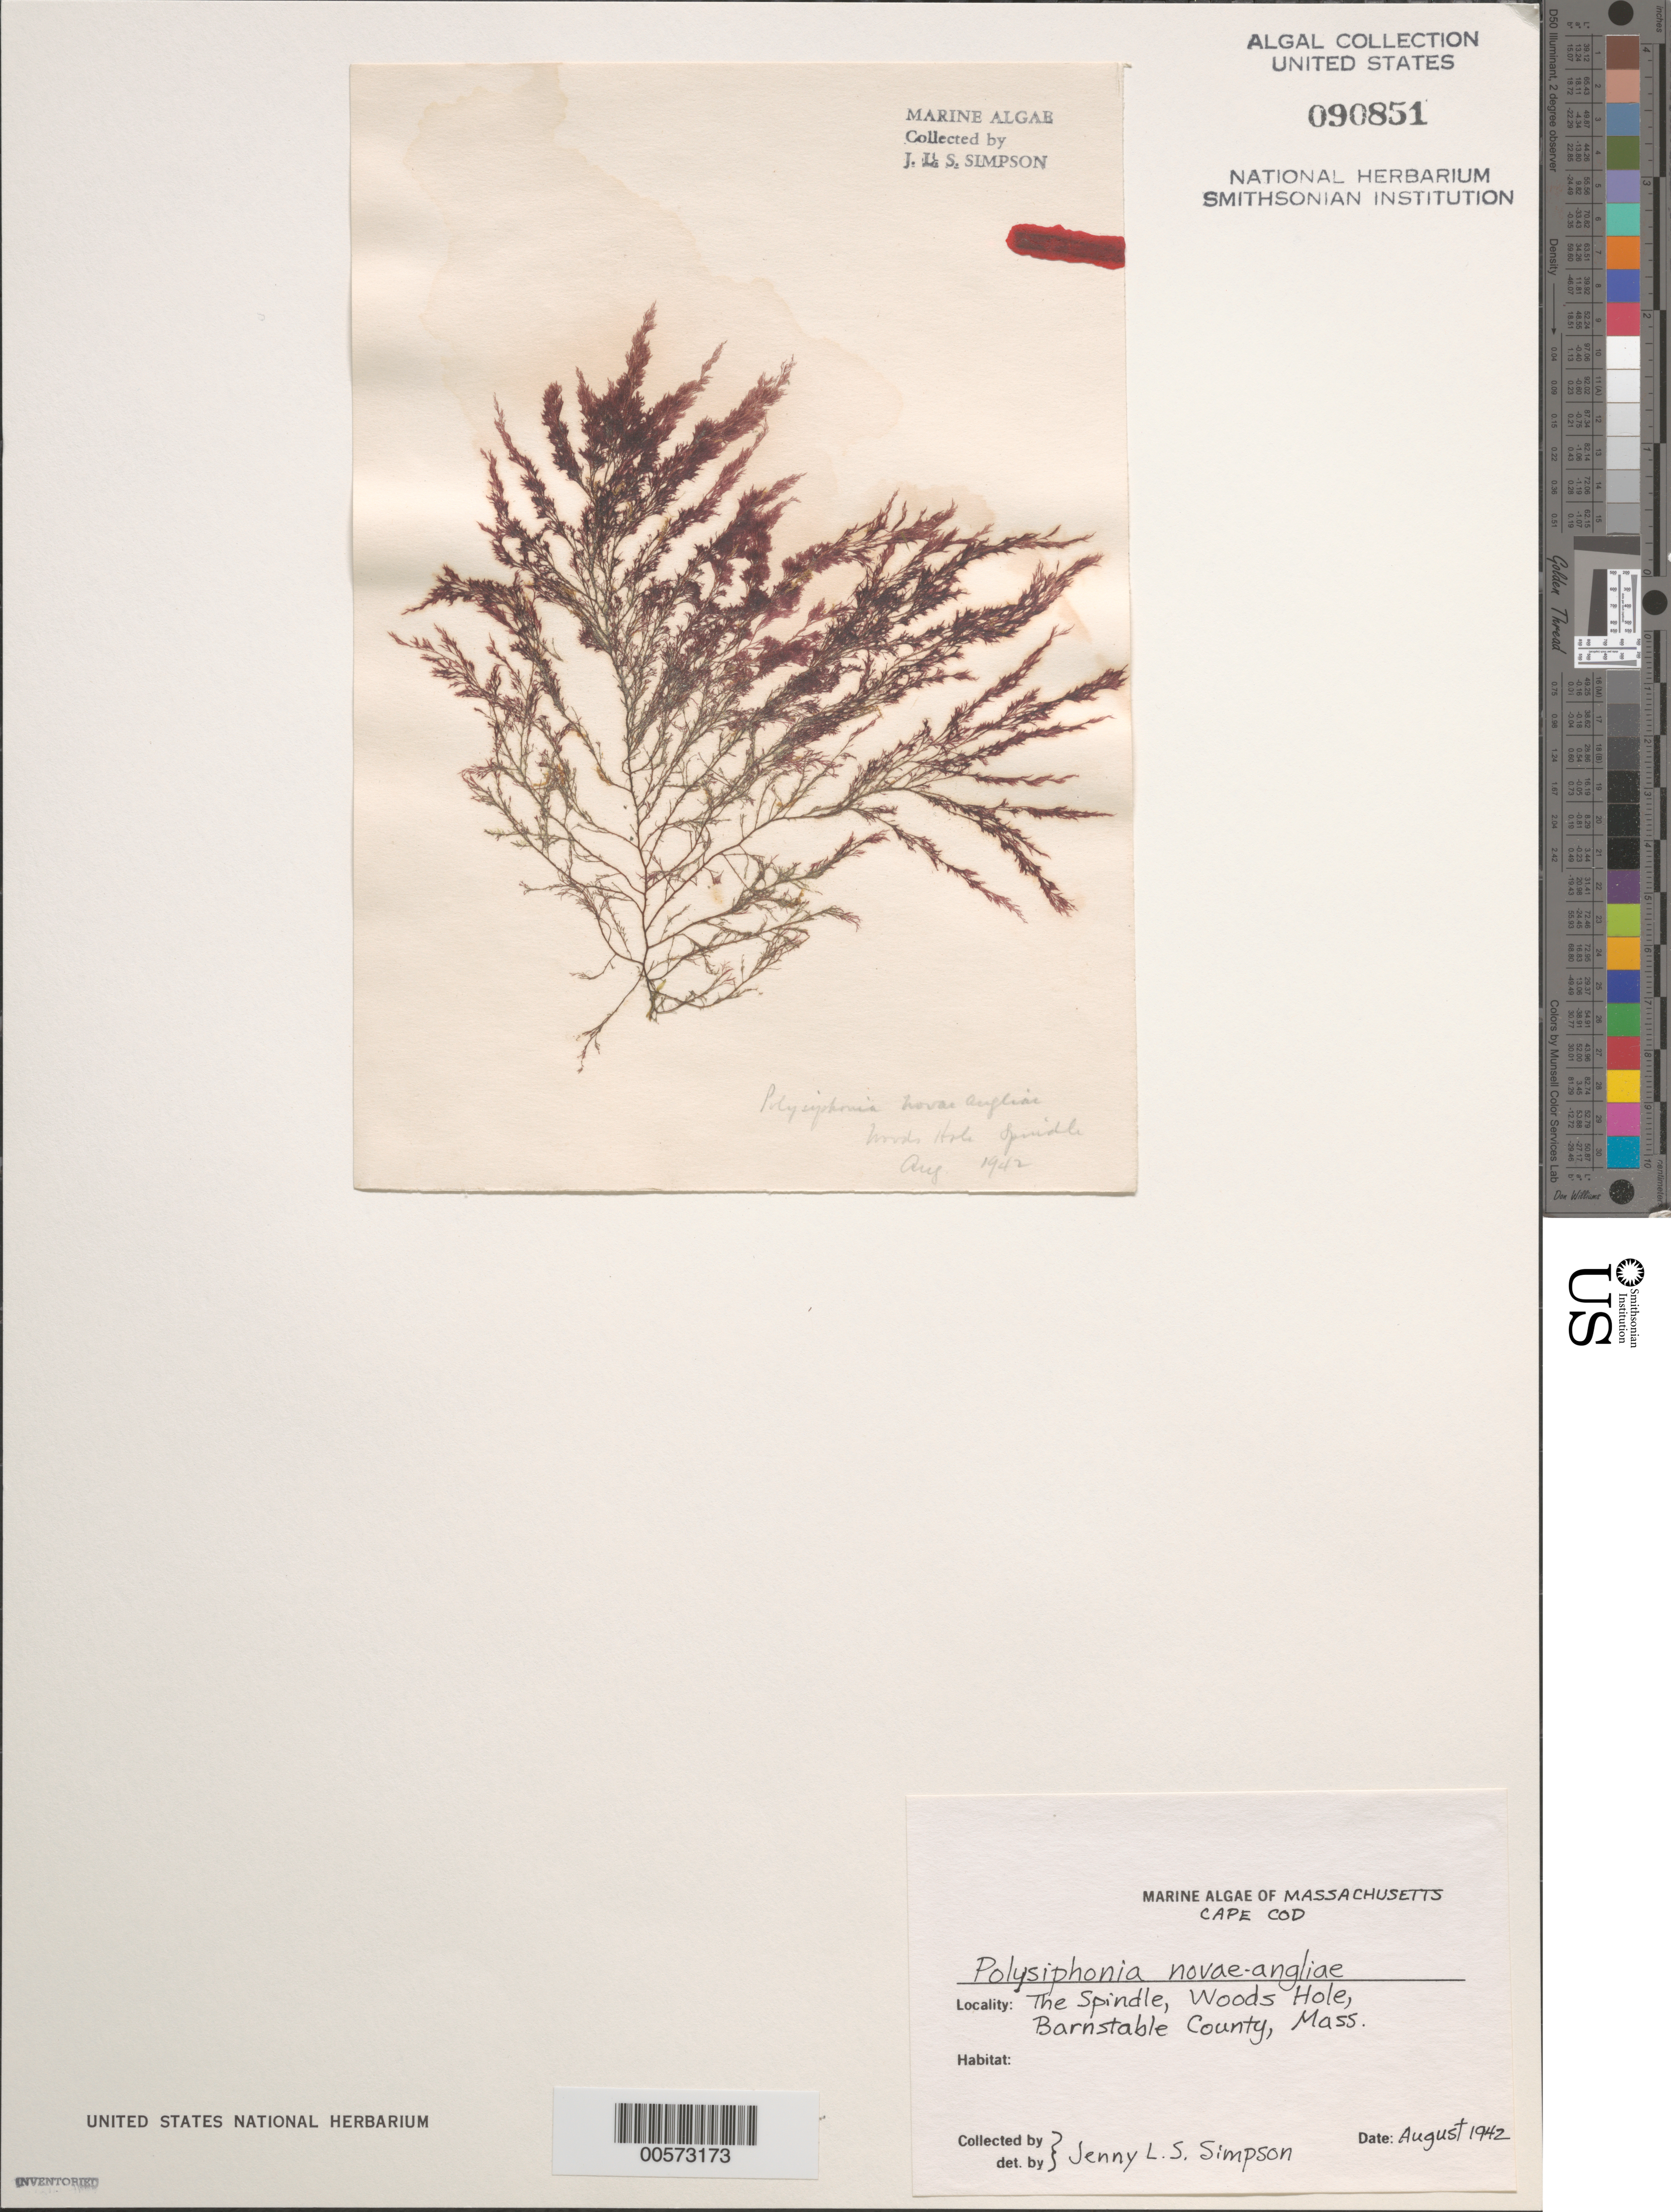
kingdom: Plantae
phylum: Rhodophyta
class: Florideophyceae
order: Ceramiales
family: Rhodomelaceae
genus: Melanothamnus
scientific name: Melanothamnus harveyi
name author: (Bailey) Diaz-Tapia & C.A. Maggs in Diaz-Tapia et al.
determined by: Algae name updating Project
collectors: J. Simpson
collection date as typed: Aug 1942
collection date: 1942-08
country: United States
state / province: Massachusetts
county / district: Barnstable County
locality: Woods Hole, The Spindle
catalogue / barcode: US 90851